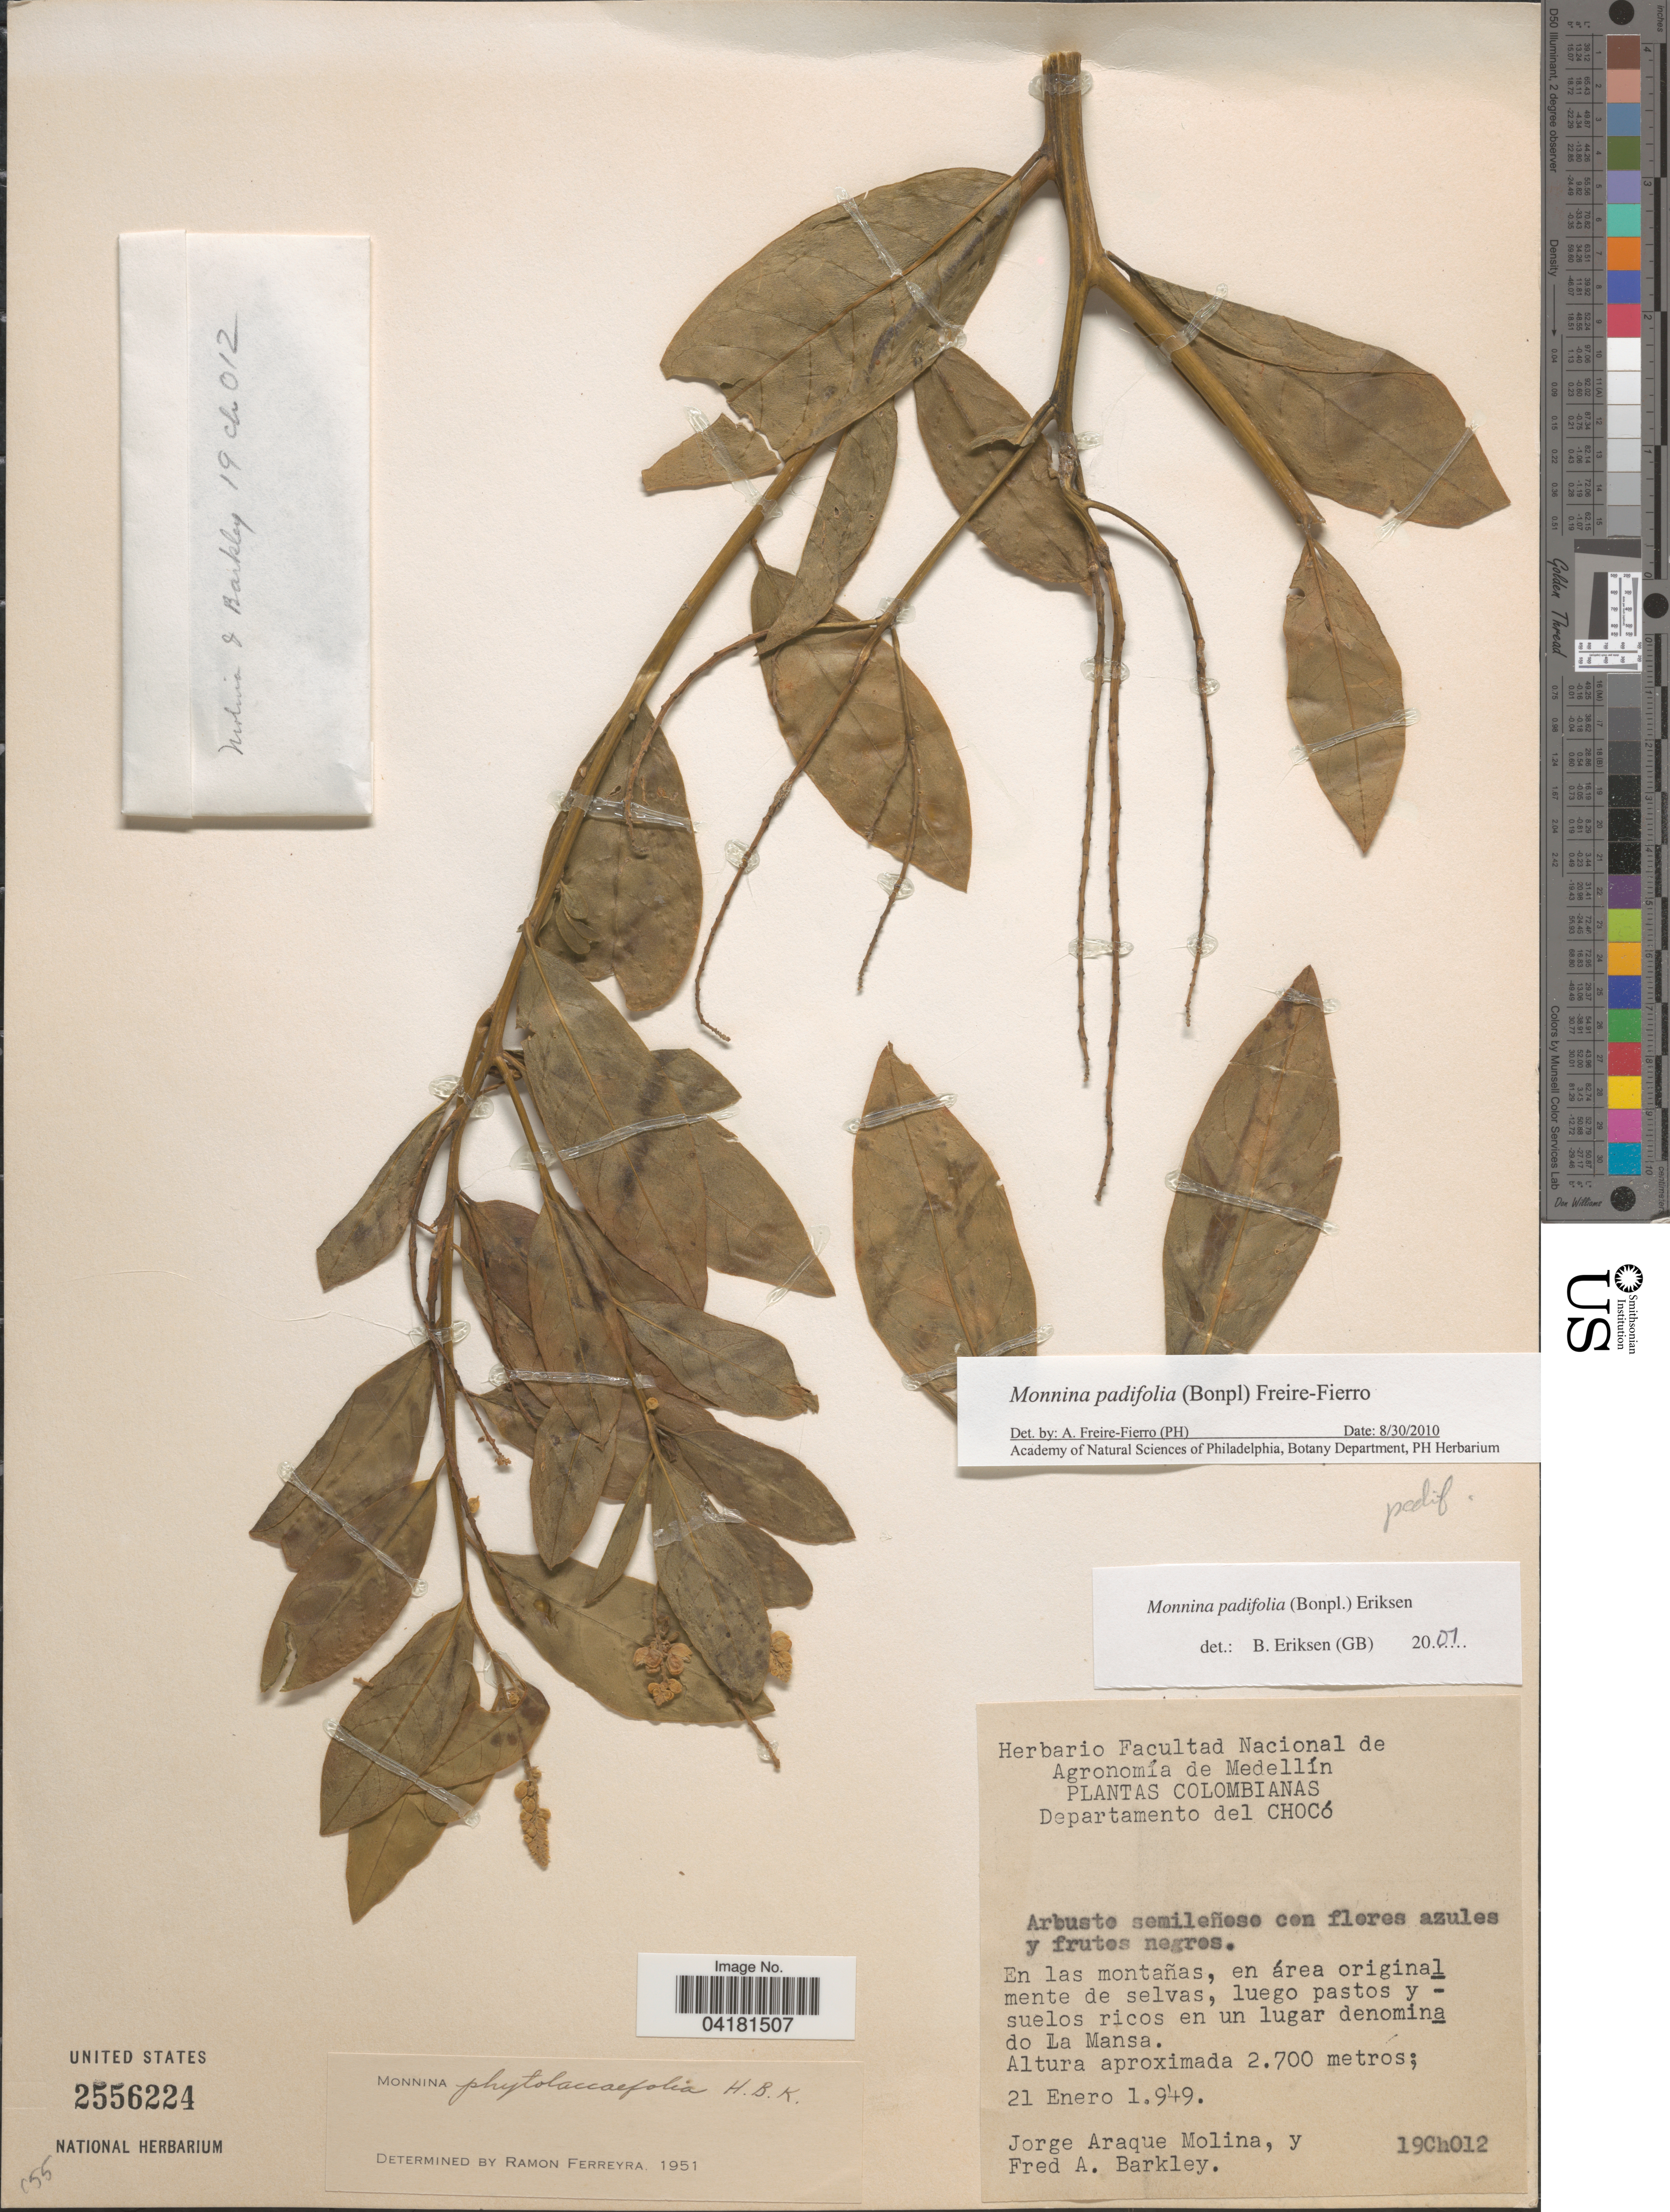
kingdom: Plantae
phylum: Tracheophyta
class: Magnoliopsida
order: Fabales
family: Polygalaceae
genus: Monnina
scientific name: Monnina padifolia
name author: (Bonpl.) Freire-Fierro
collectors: J. Araque Molina & F. A. Barkley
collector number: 19Ch012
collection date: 1949-01-21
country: Colombia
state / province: Chocó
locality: Departamento del Chocó. En las montañas, en área originalmente de selvas, luego pastos y suelos ricos en un lugar denominado La Mansa.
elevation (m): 2700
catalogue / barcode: US 2556224